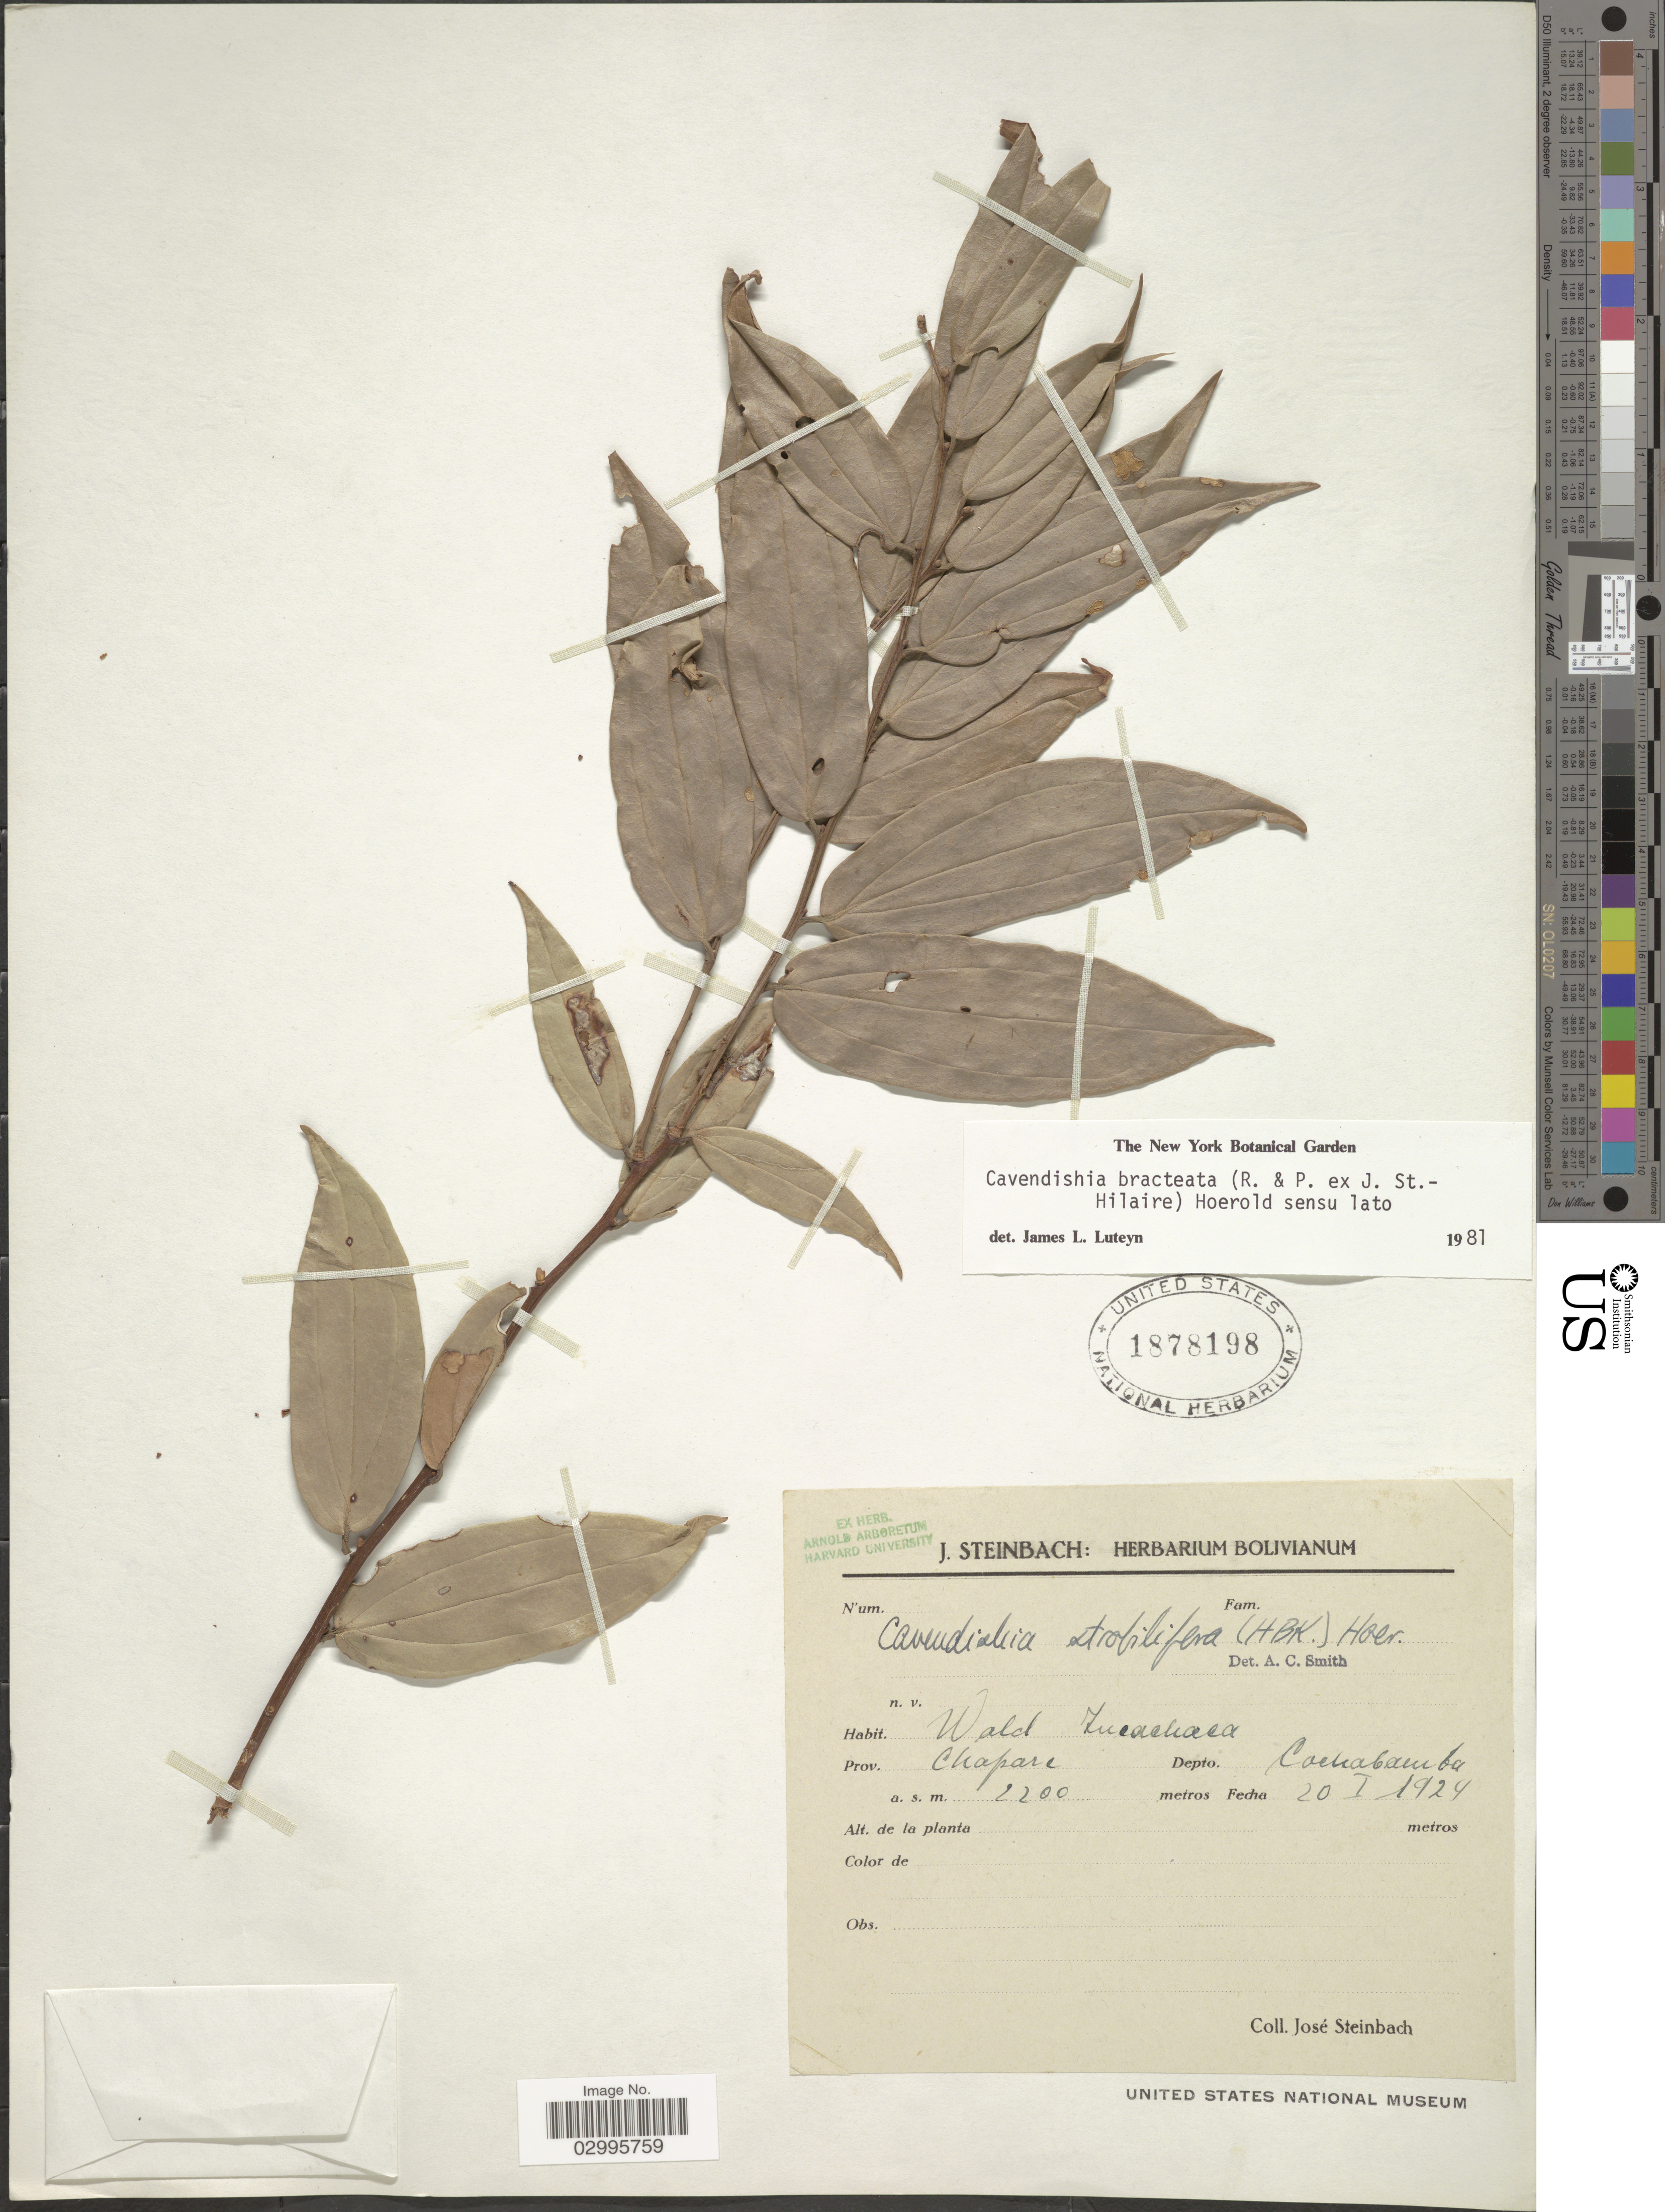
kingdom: Plantae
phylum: Tracheophyta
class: Magnoliopsida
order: Ericales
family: Ericaceae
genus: Cavendishia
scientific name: Cavendishia bracteata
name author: (Ruiz & Pav. ex J. St.-Hil.) Hoerold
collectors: J. Steinbach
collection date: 1924-01-20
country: Bolivia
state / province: Cochabamba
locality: Prov. Chapare. Depto. Cochabamba.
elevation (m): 2200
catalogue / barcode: US 1878198